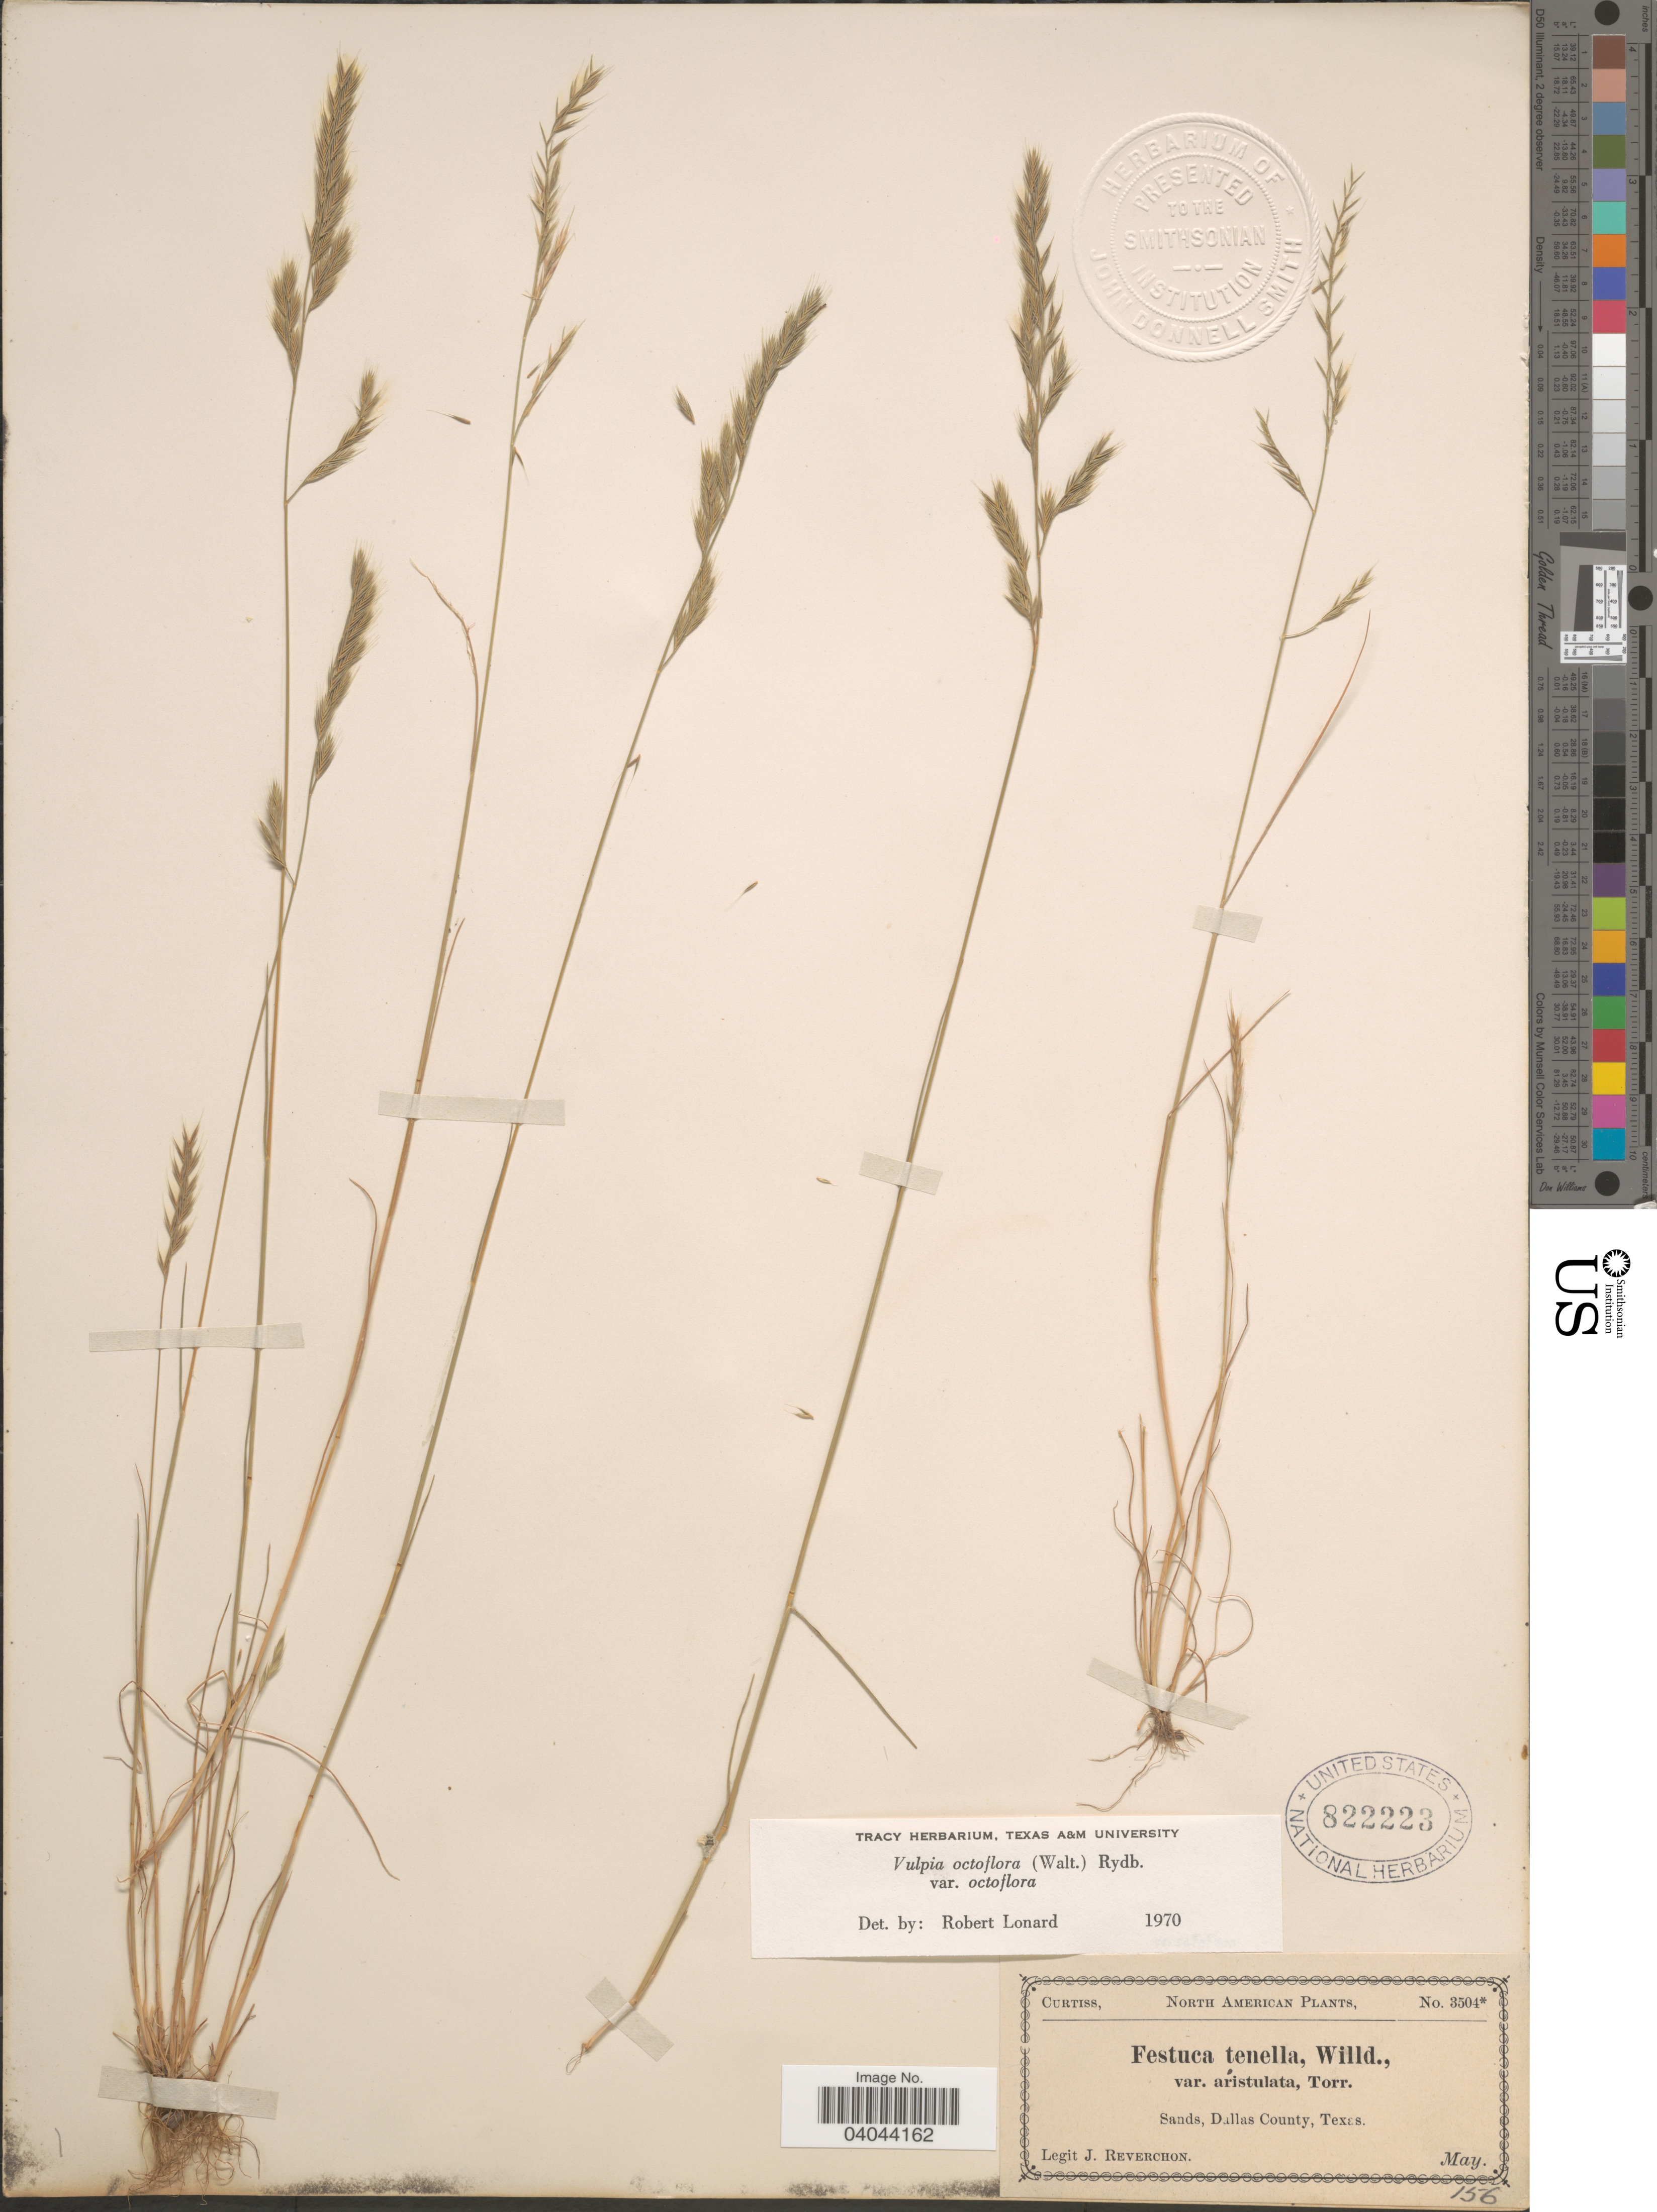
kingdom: Plantae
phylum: Tracheophyta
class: Liliopsida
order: Poales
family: Poaceae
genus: Festuca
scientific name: Festuca octoflora var. octoflora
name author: Walter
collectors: J. Reverchon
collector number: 3504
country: United States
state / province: Texas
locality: Dallas County.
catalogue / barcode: US 822223